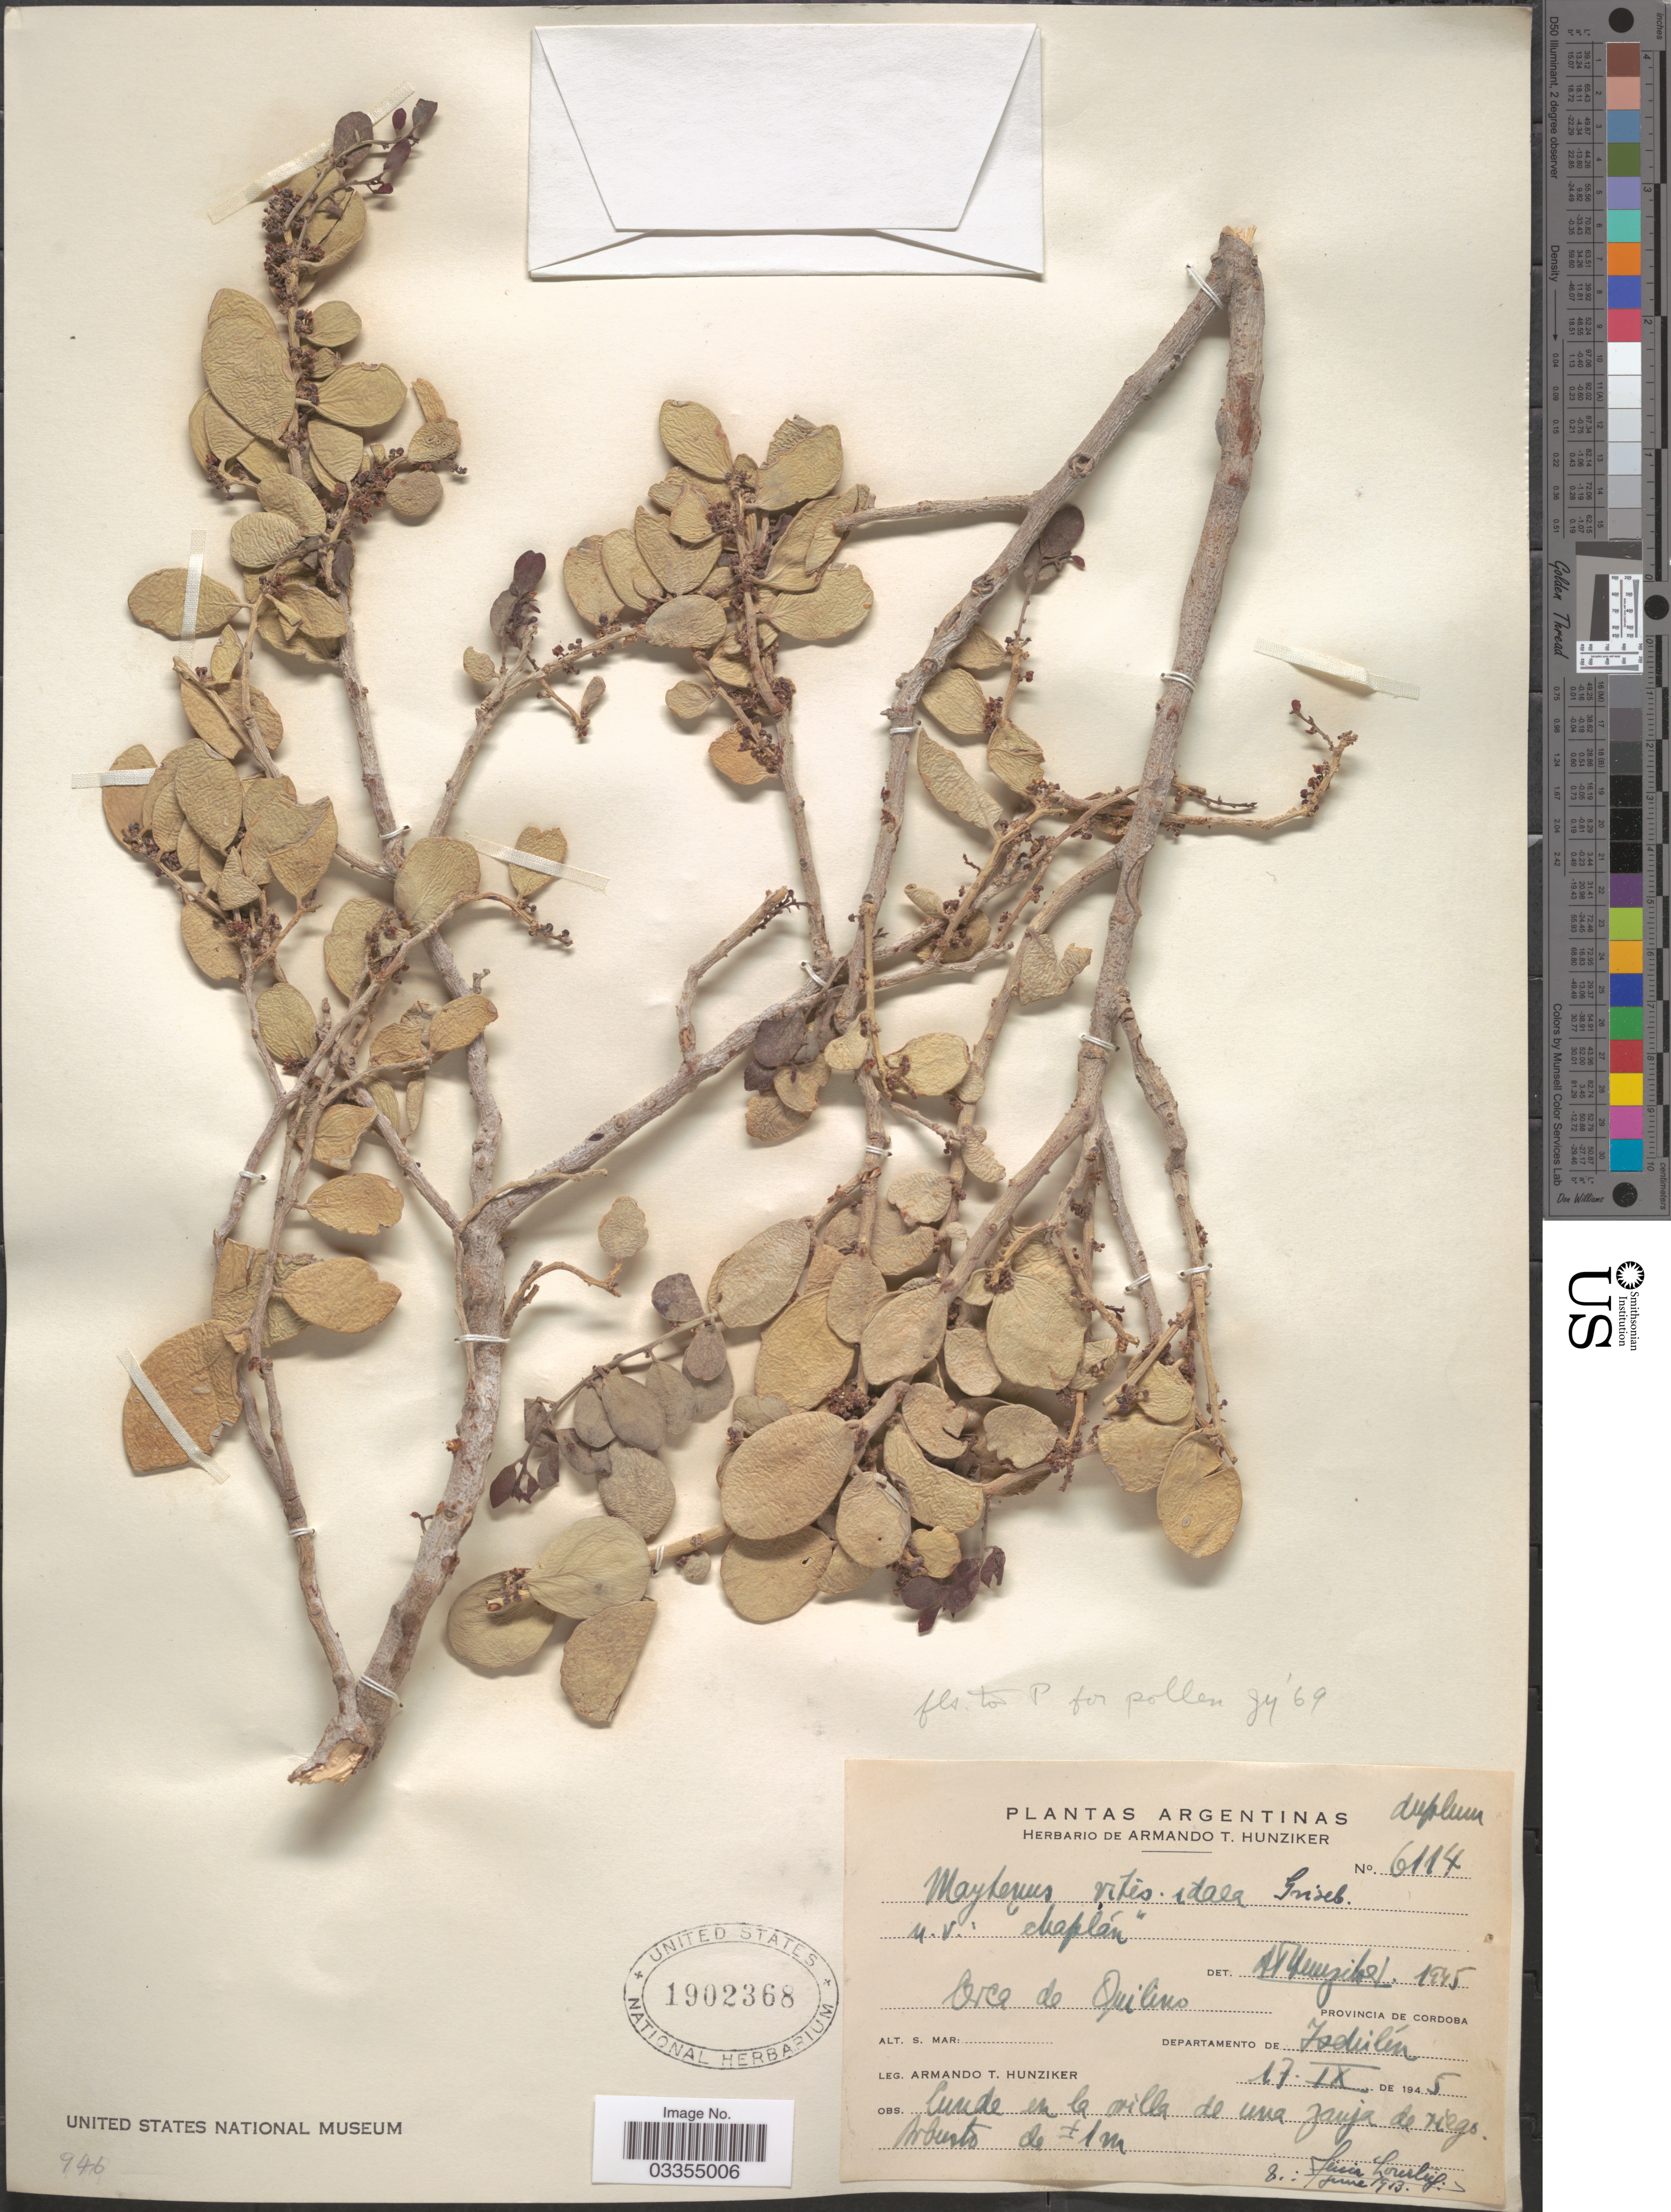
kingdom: Plantae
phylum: Tracheophyta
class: Magnoliopsida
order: Celastrales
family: Celastraceae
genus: Tricerma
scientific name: Tricerma vitis-idaeum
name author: (Griseb.) Lundell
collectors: A. T. Hunziker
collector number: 6114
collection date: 1945-09-17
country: Argentina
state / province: Cordoba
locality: Cerca de Quilino. Departamento de Ischilin.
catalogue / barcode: US 1902368